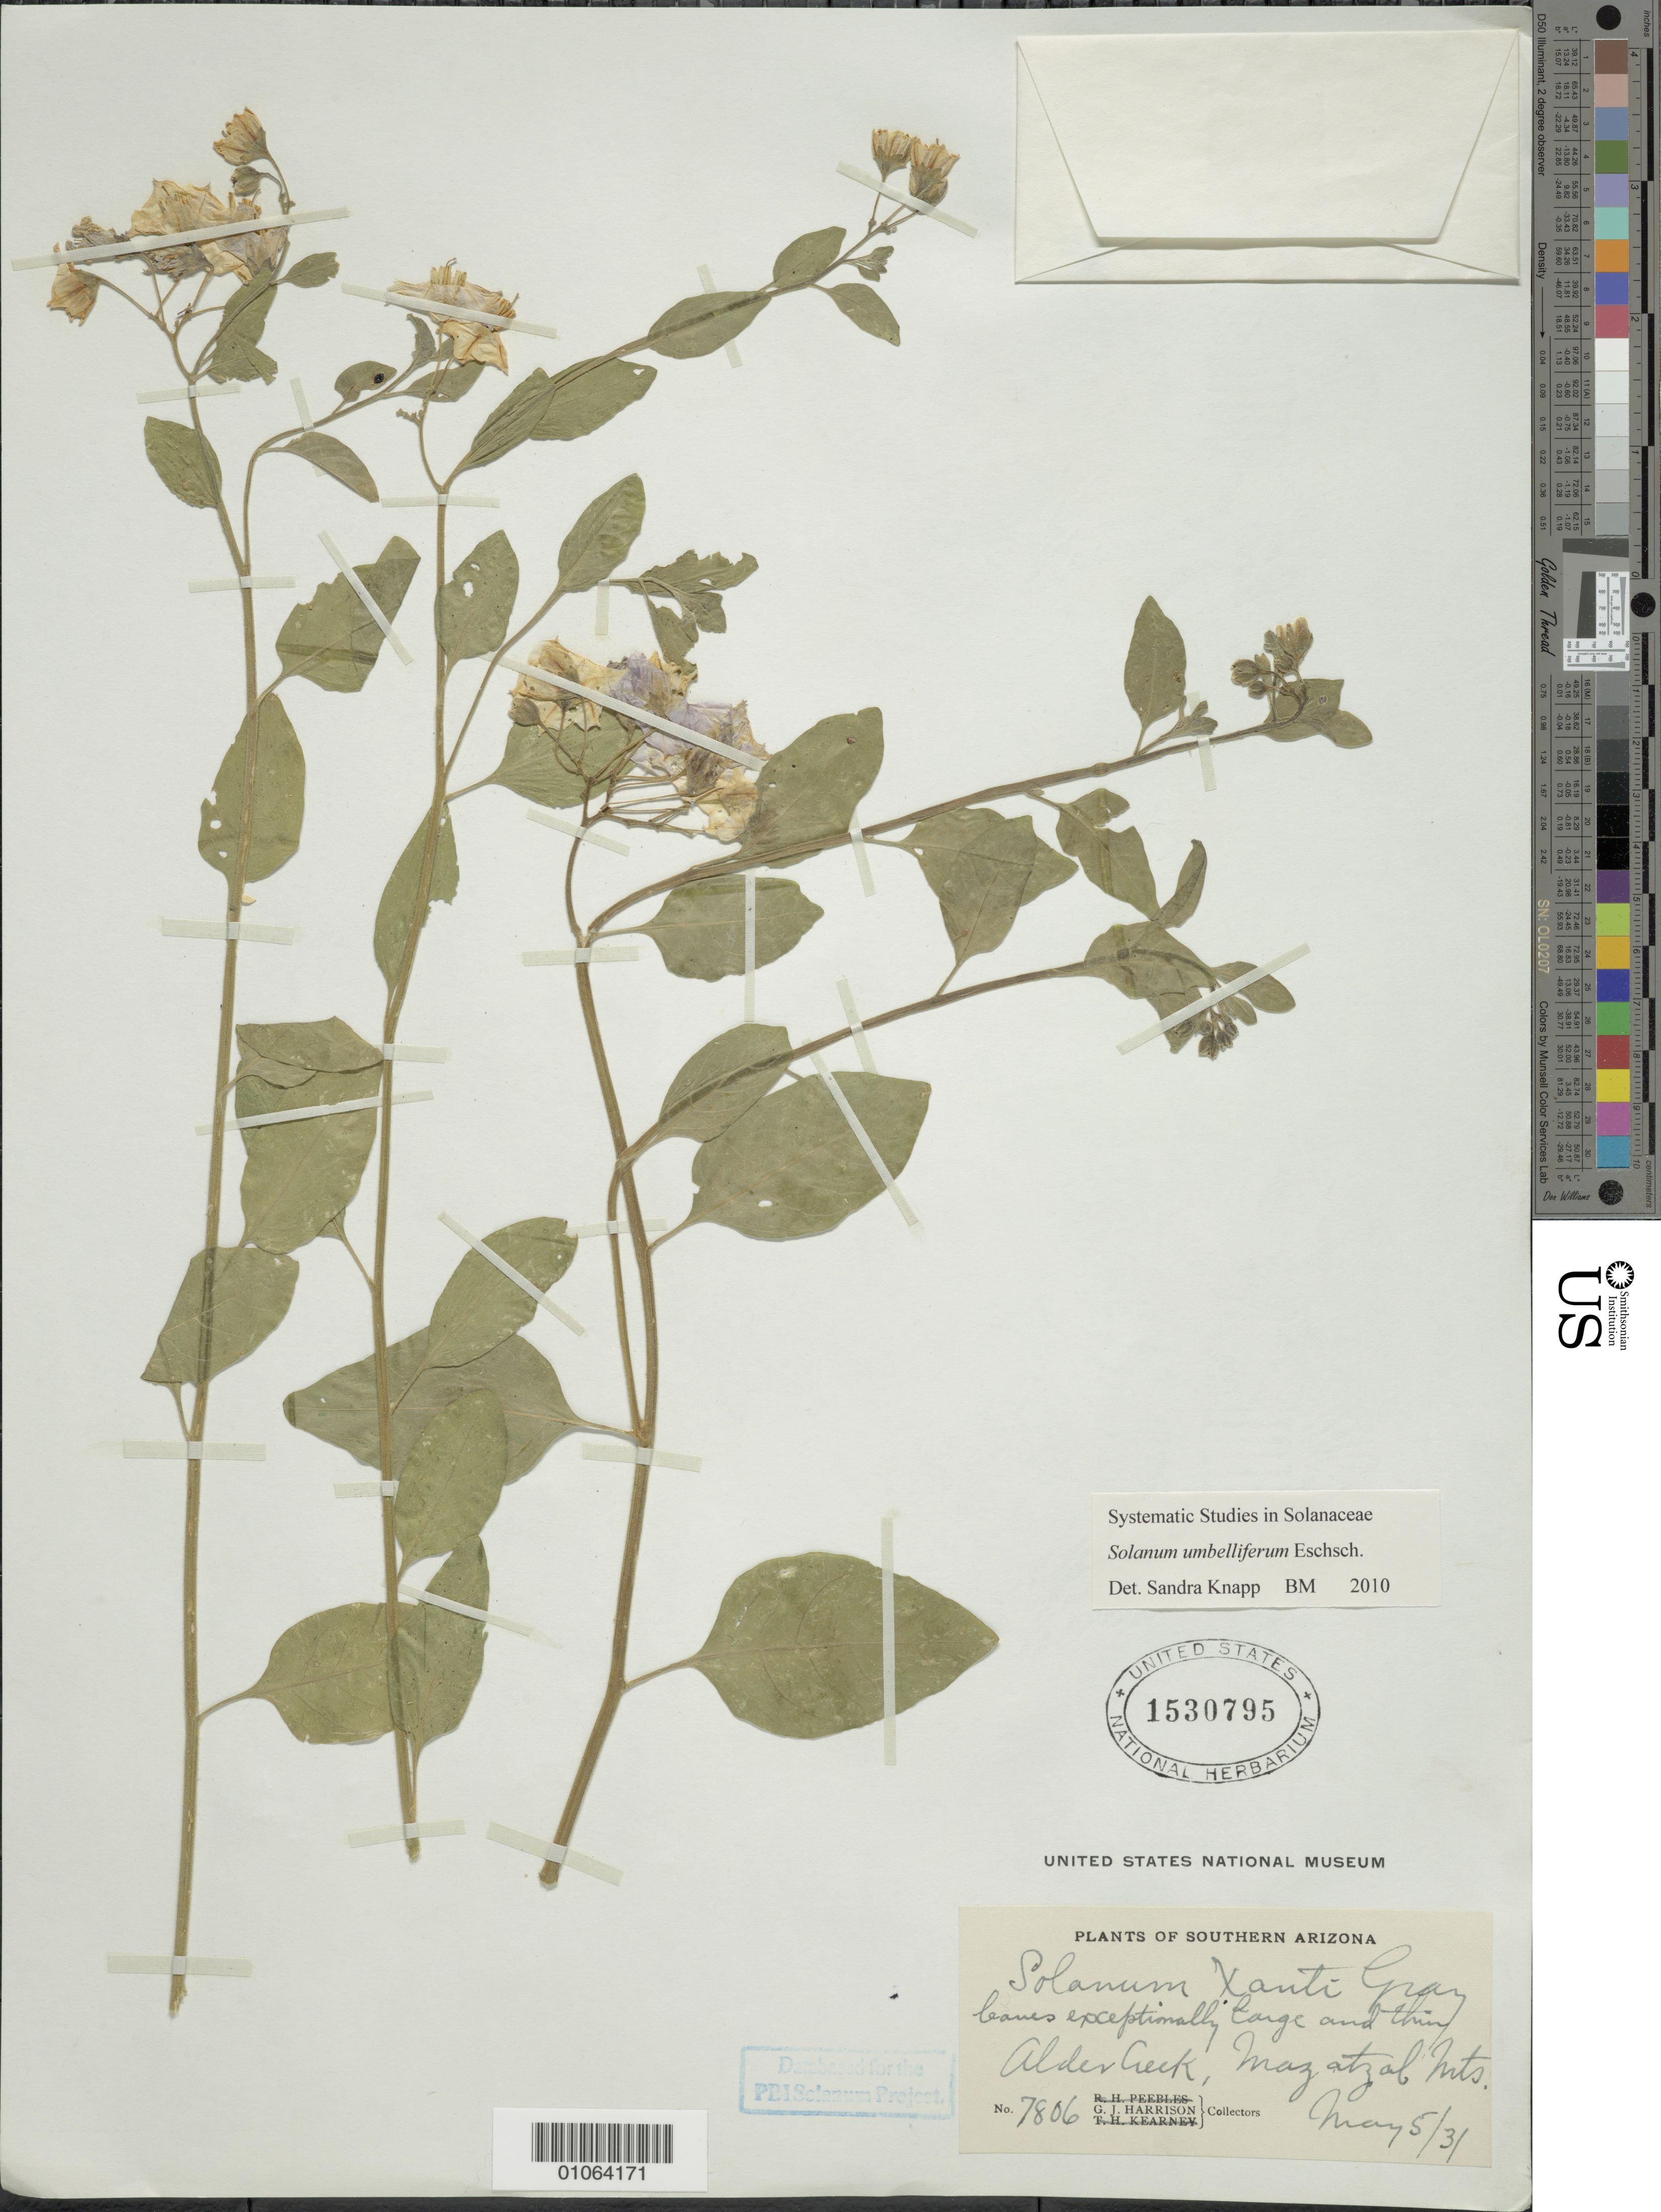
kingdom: Plantae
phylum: Tracheophyta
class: Magnoliopsida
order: Solanales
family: Solanaceae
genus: Solanum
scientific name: Solanum umbelliferum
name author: Eschsch.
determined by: Knapp, S. D.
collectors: G. J. Harrison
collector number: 7806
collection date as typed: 5 May 1931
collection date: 1931-05-05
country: United States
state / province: Arizona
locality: Mazatzal Mountains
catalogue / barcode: US 1530795